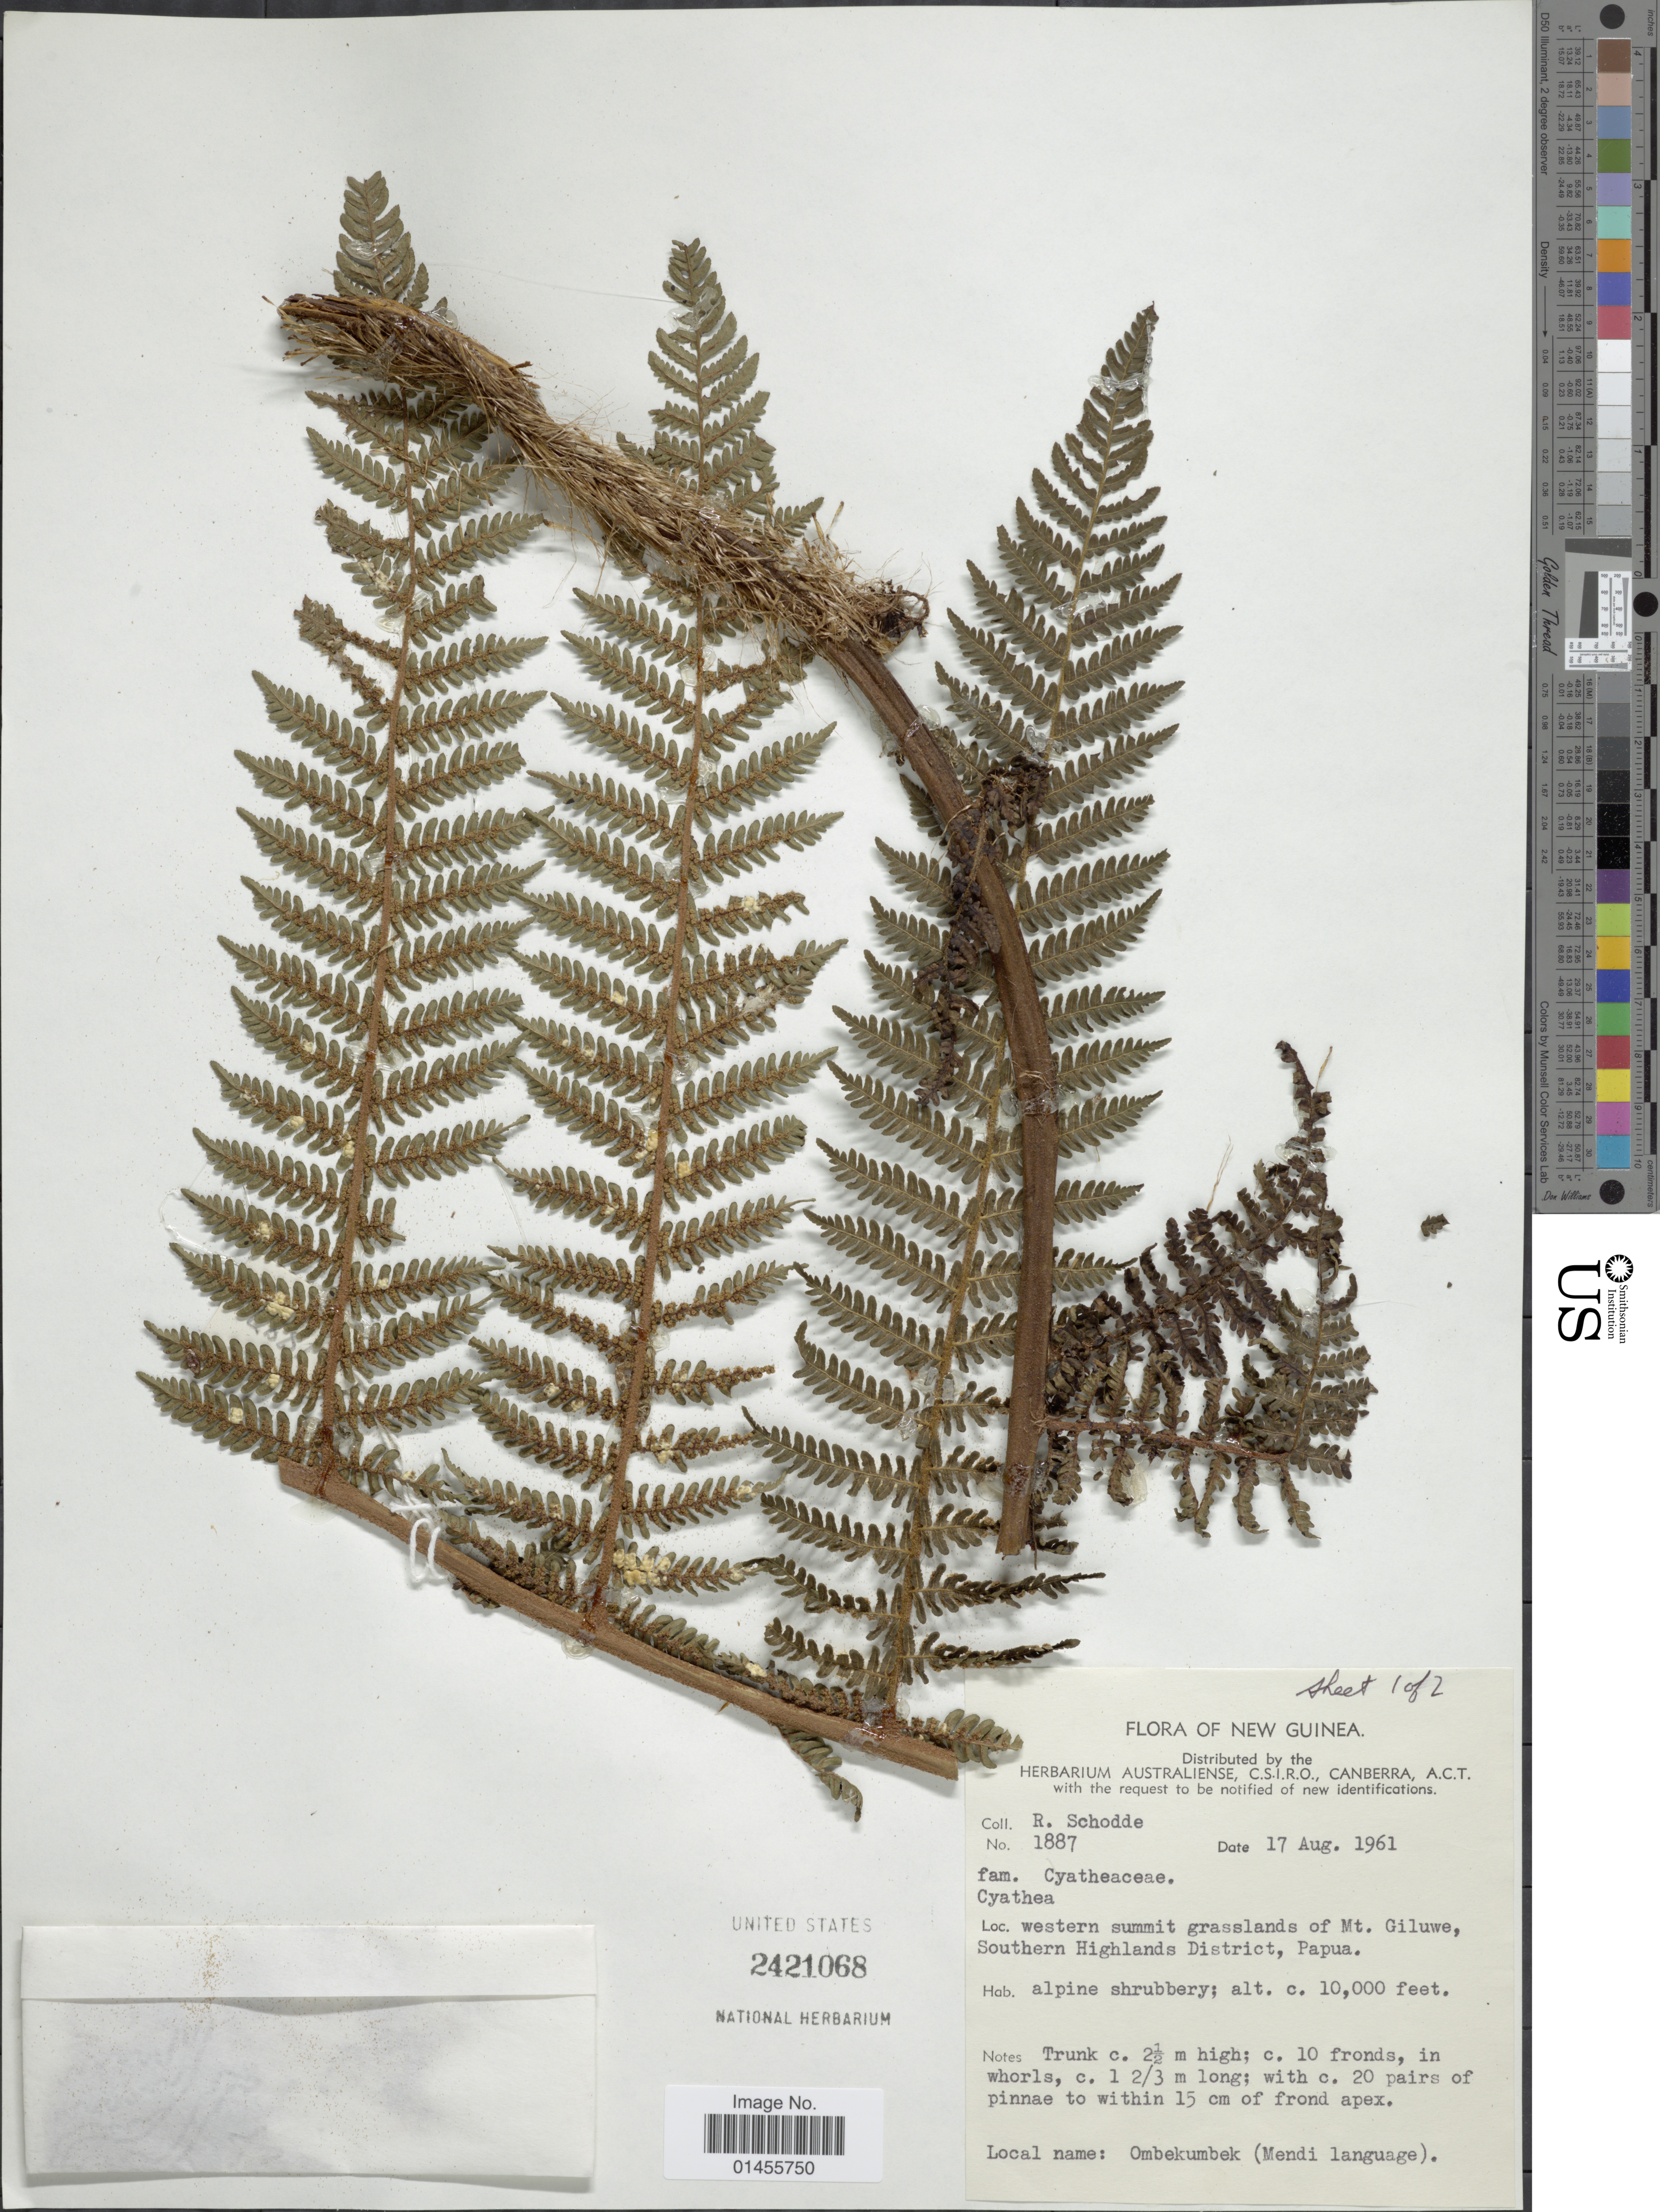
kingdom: Plantae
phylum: Tracheophyta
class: Polypodiopsida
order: Cyatheales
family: Cyatheaceae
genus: Alsophila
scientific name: Alsophila sp.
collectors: R. Schodde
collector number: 1887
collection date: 1961-08-17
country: Papua New Guinea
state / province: Southern Highlands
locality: New Guinea. western summit grasslands of Mt. Giluwe, Southern Highlands District, Papua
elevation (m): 3048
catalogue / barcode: US 2421068